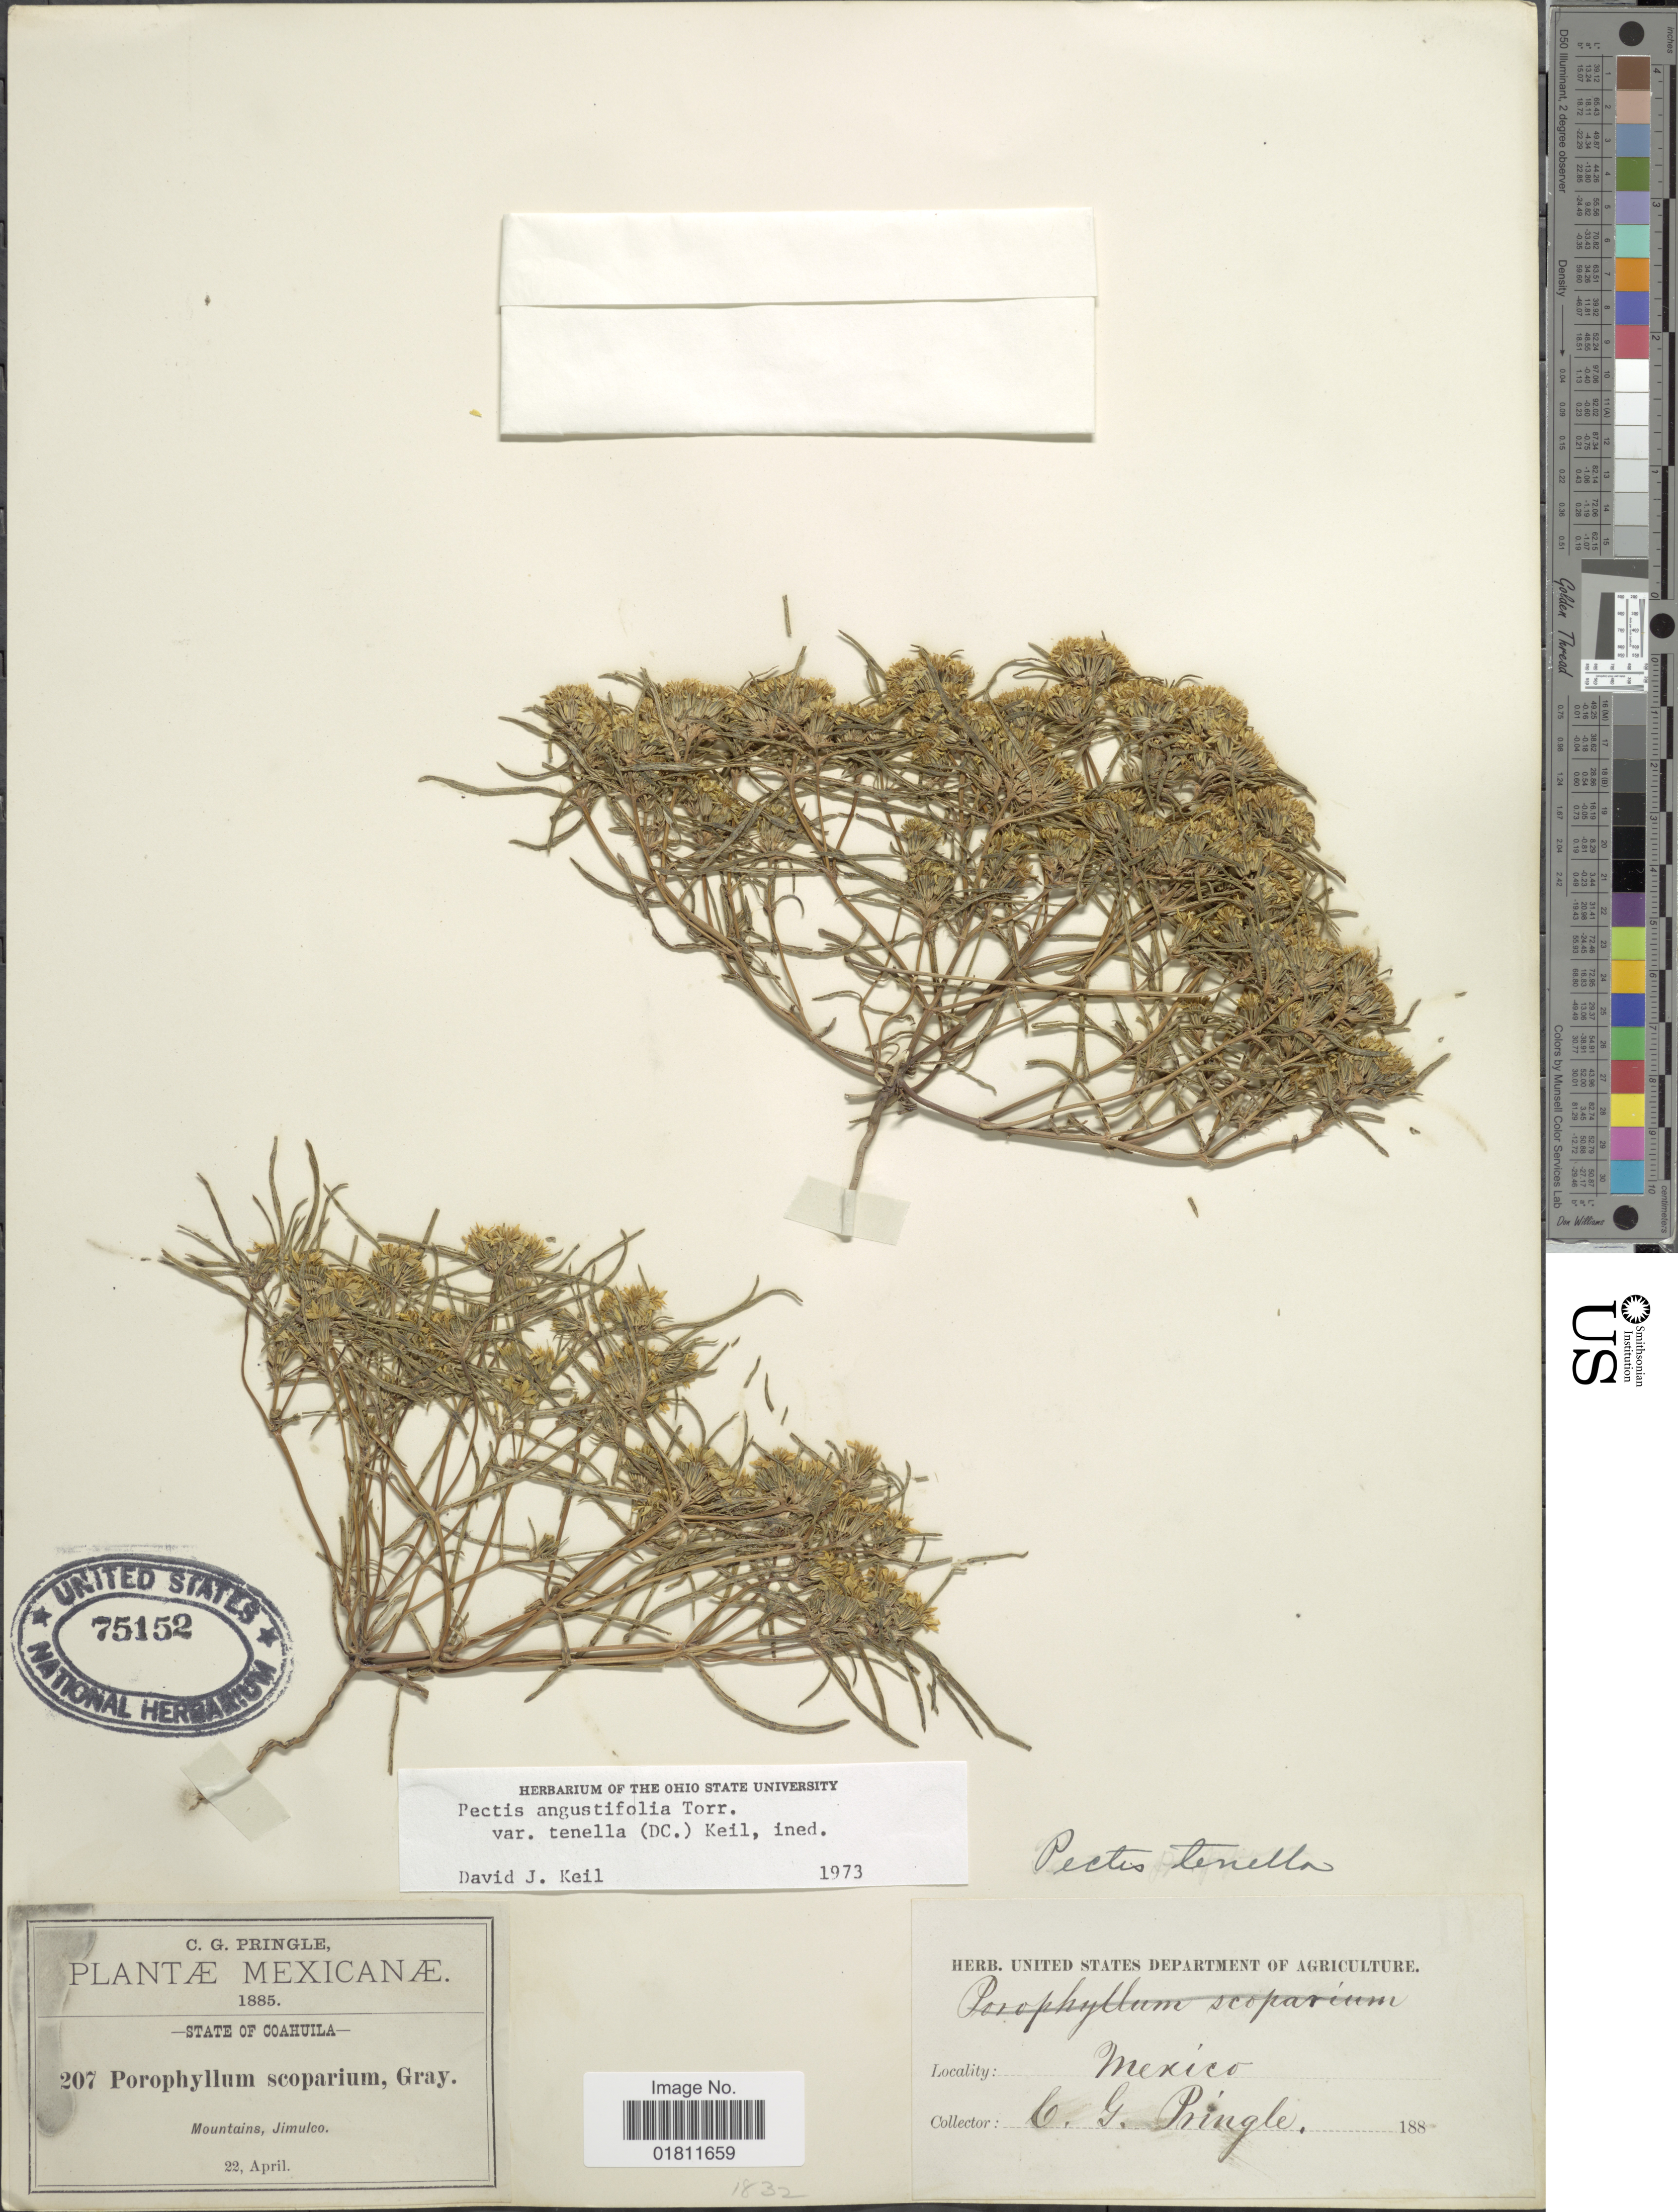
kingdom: Plantae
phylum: Tracheophyta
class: Magnoliopsida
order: Asterales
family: Asteraceae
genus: Pectis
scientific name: Pectis angustifolia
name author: Torr.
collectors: C. G. Pringle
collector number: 207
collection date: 1885-04-22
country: Mexico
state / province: Coahuila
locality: State of Coahuila. Mountains, Jimulco.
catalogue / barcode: US 75152